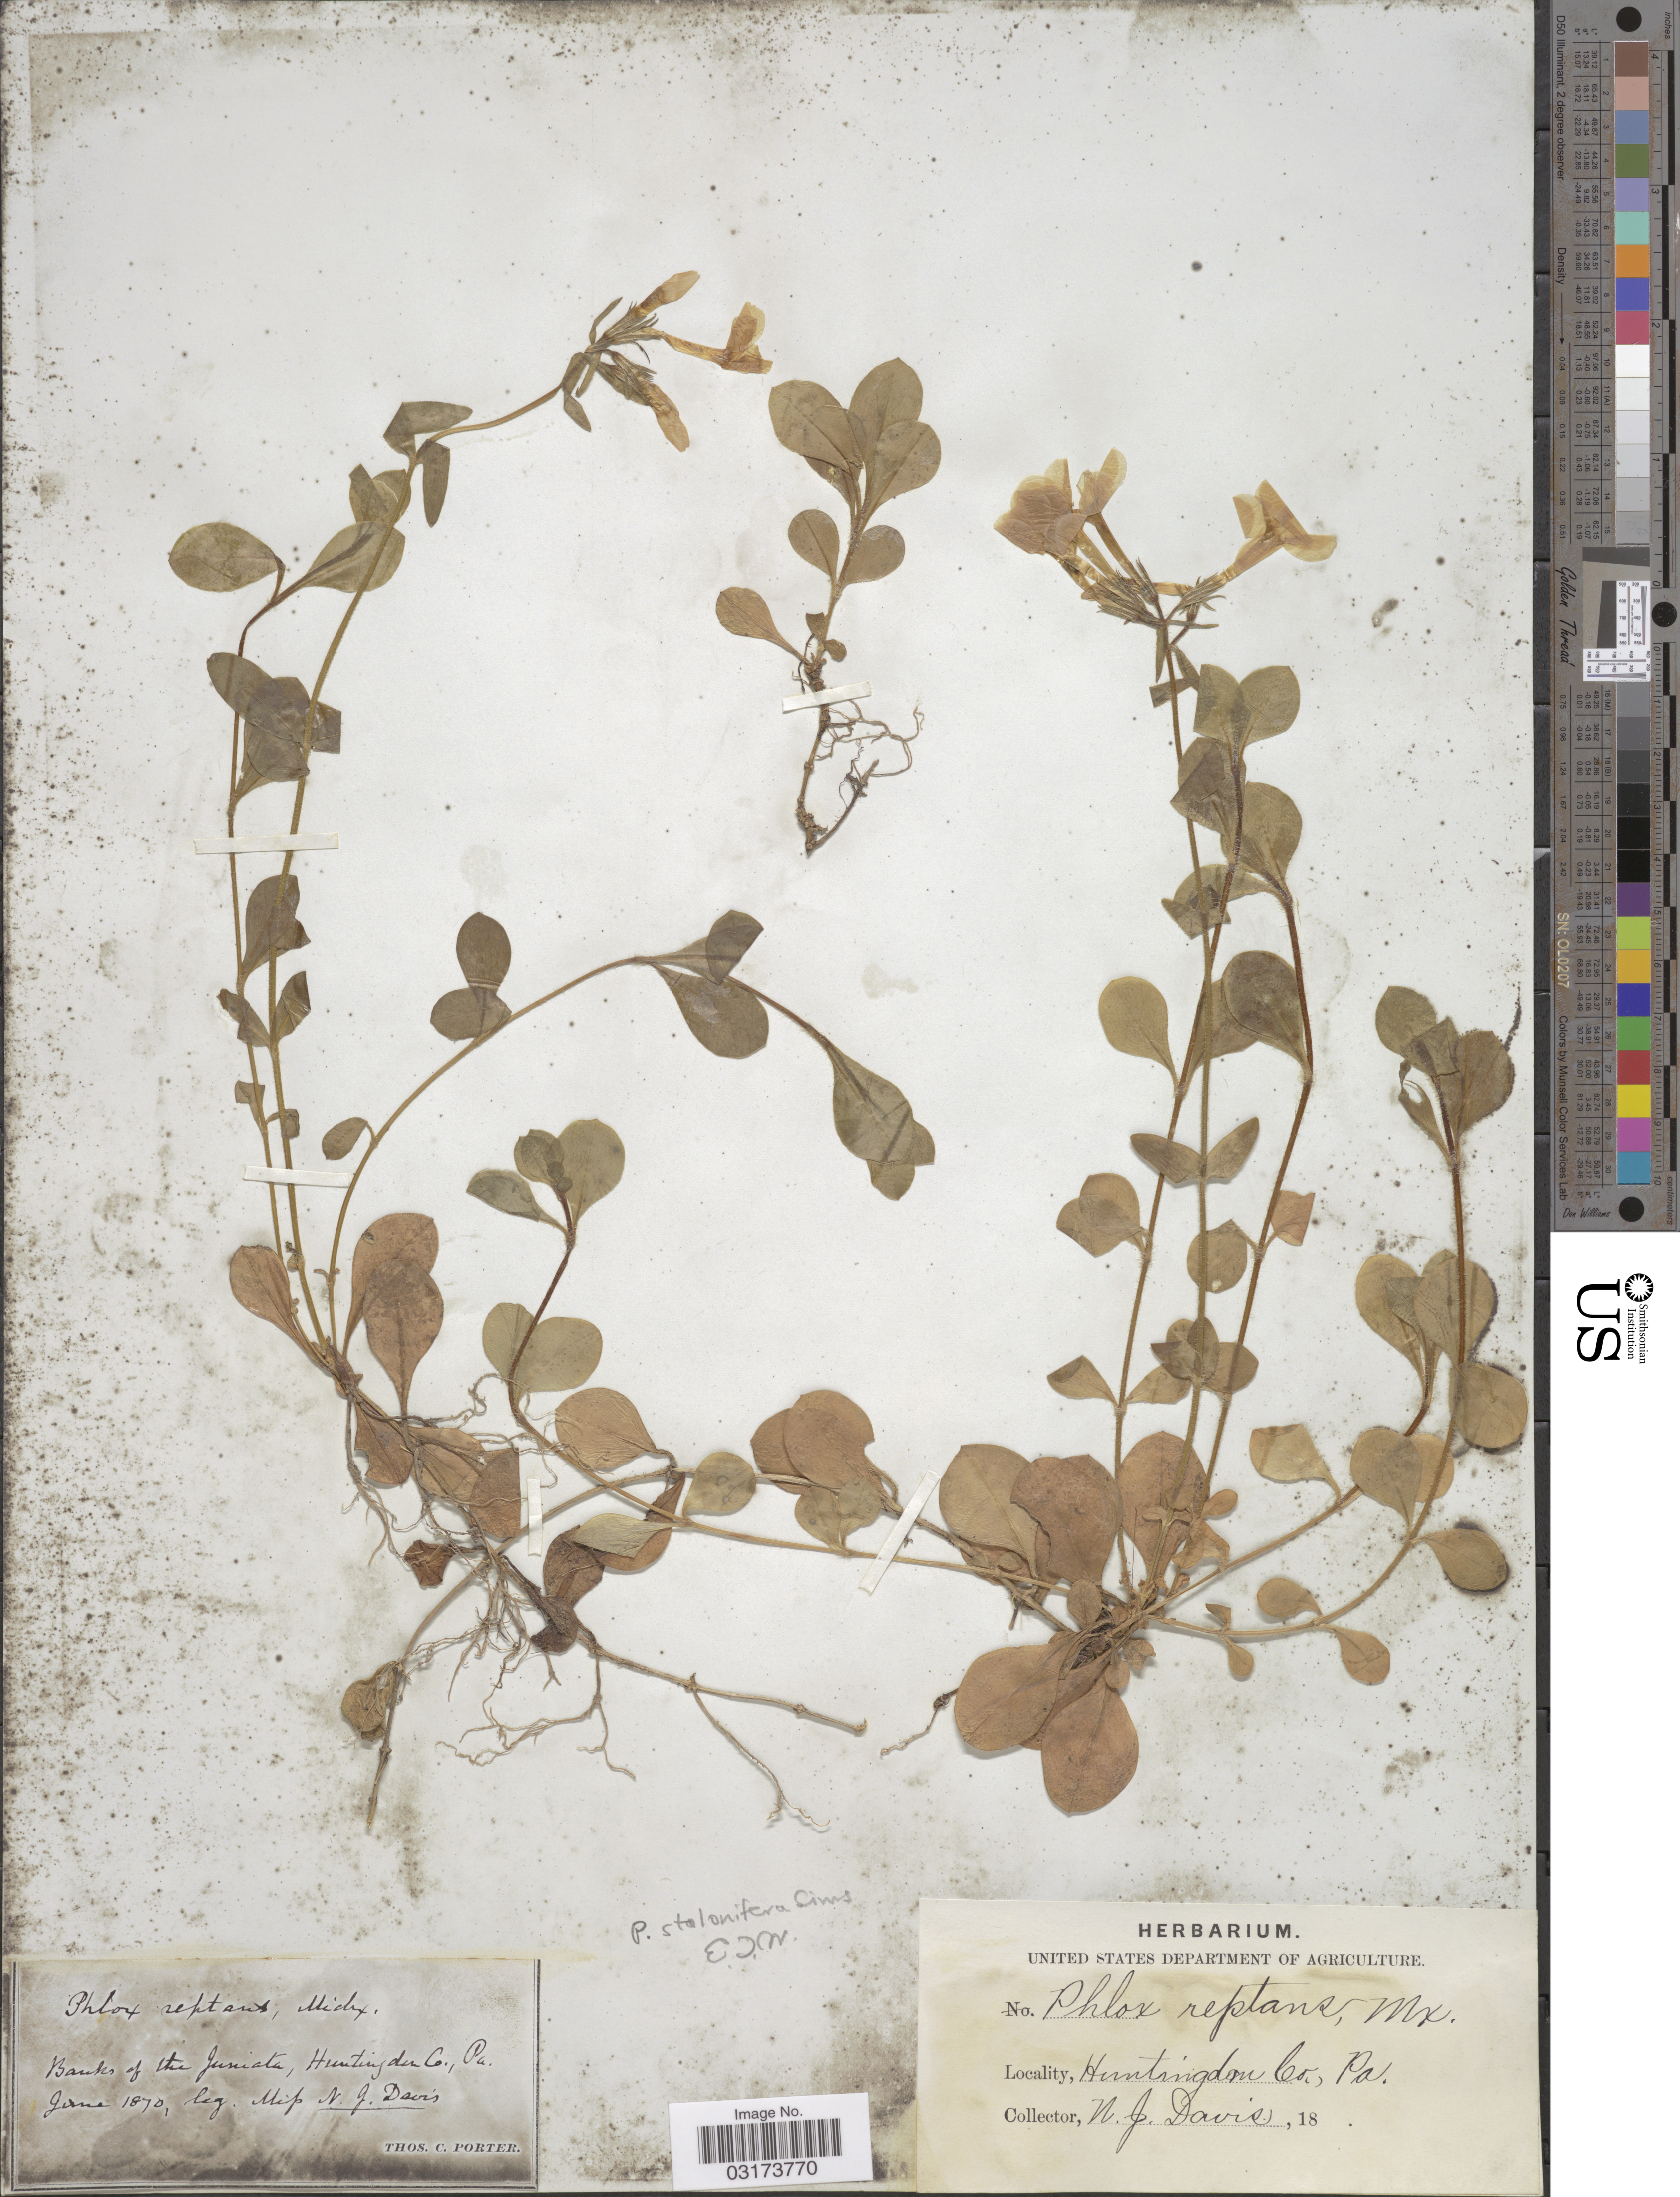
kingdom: Plantae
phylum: Tracheophyta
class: Magnoliopsida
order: Ericales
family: Polemoniaceae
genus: Phlox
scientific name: Phlox stolonifera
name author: Sims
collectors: N. Davis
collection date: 1870-06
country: United States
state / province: Pennsylvania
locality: Banks of the Juniata, Huntingdon Co.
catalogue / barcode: US 103206